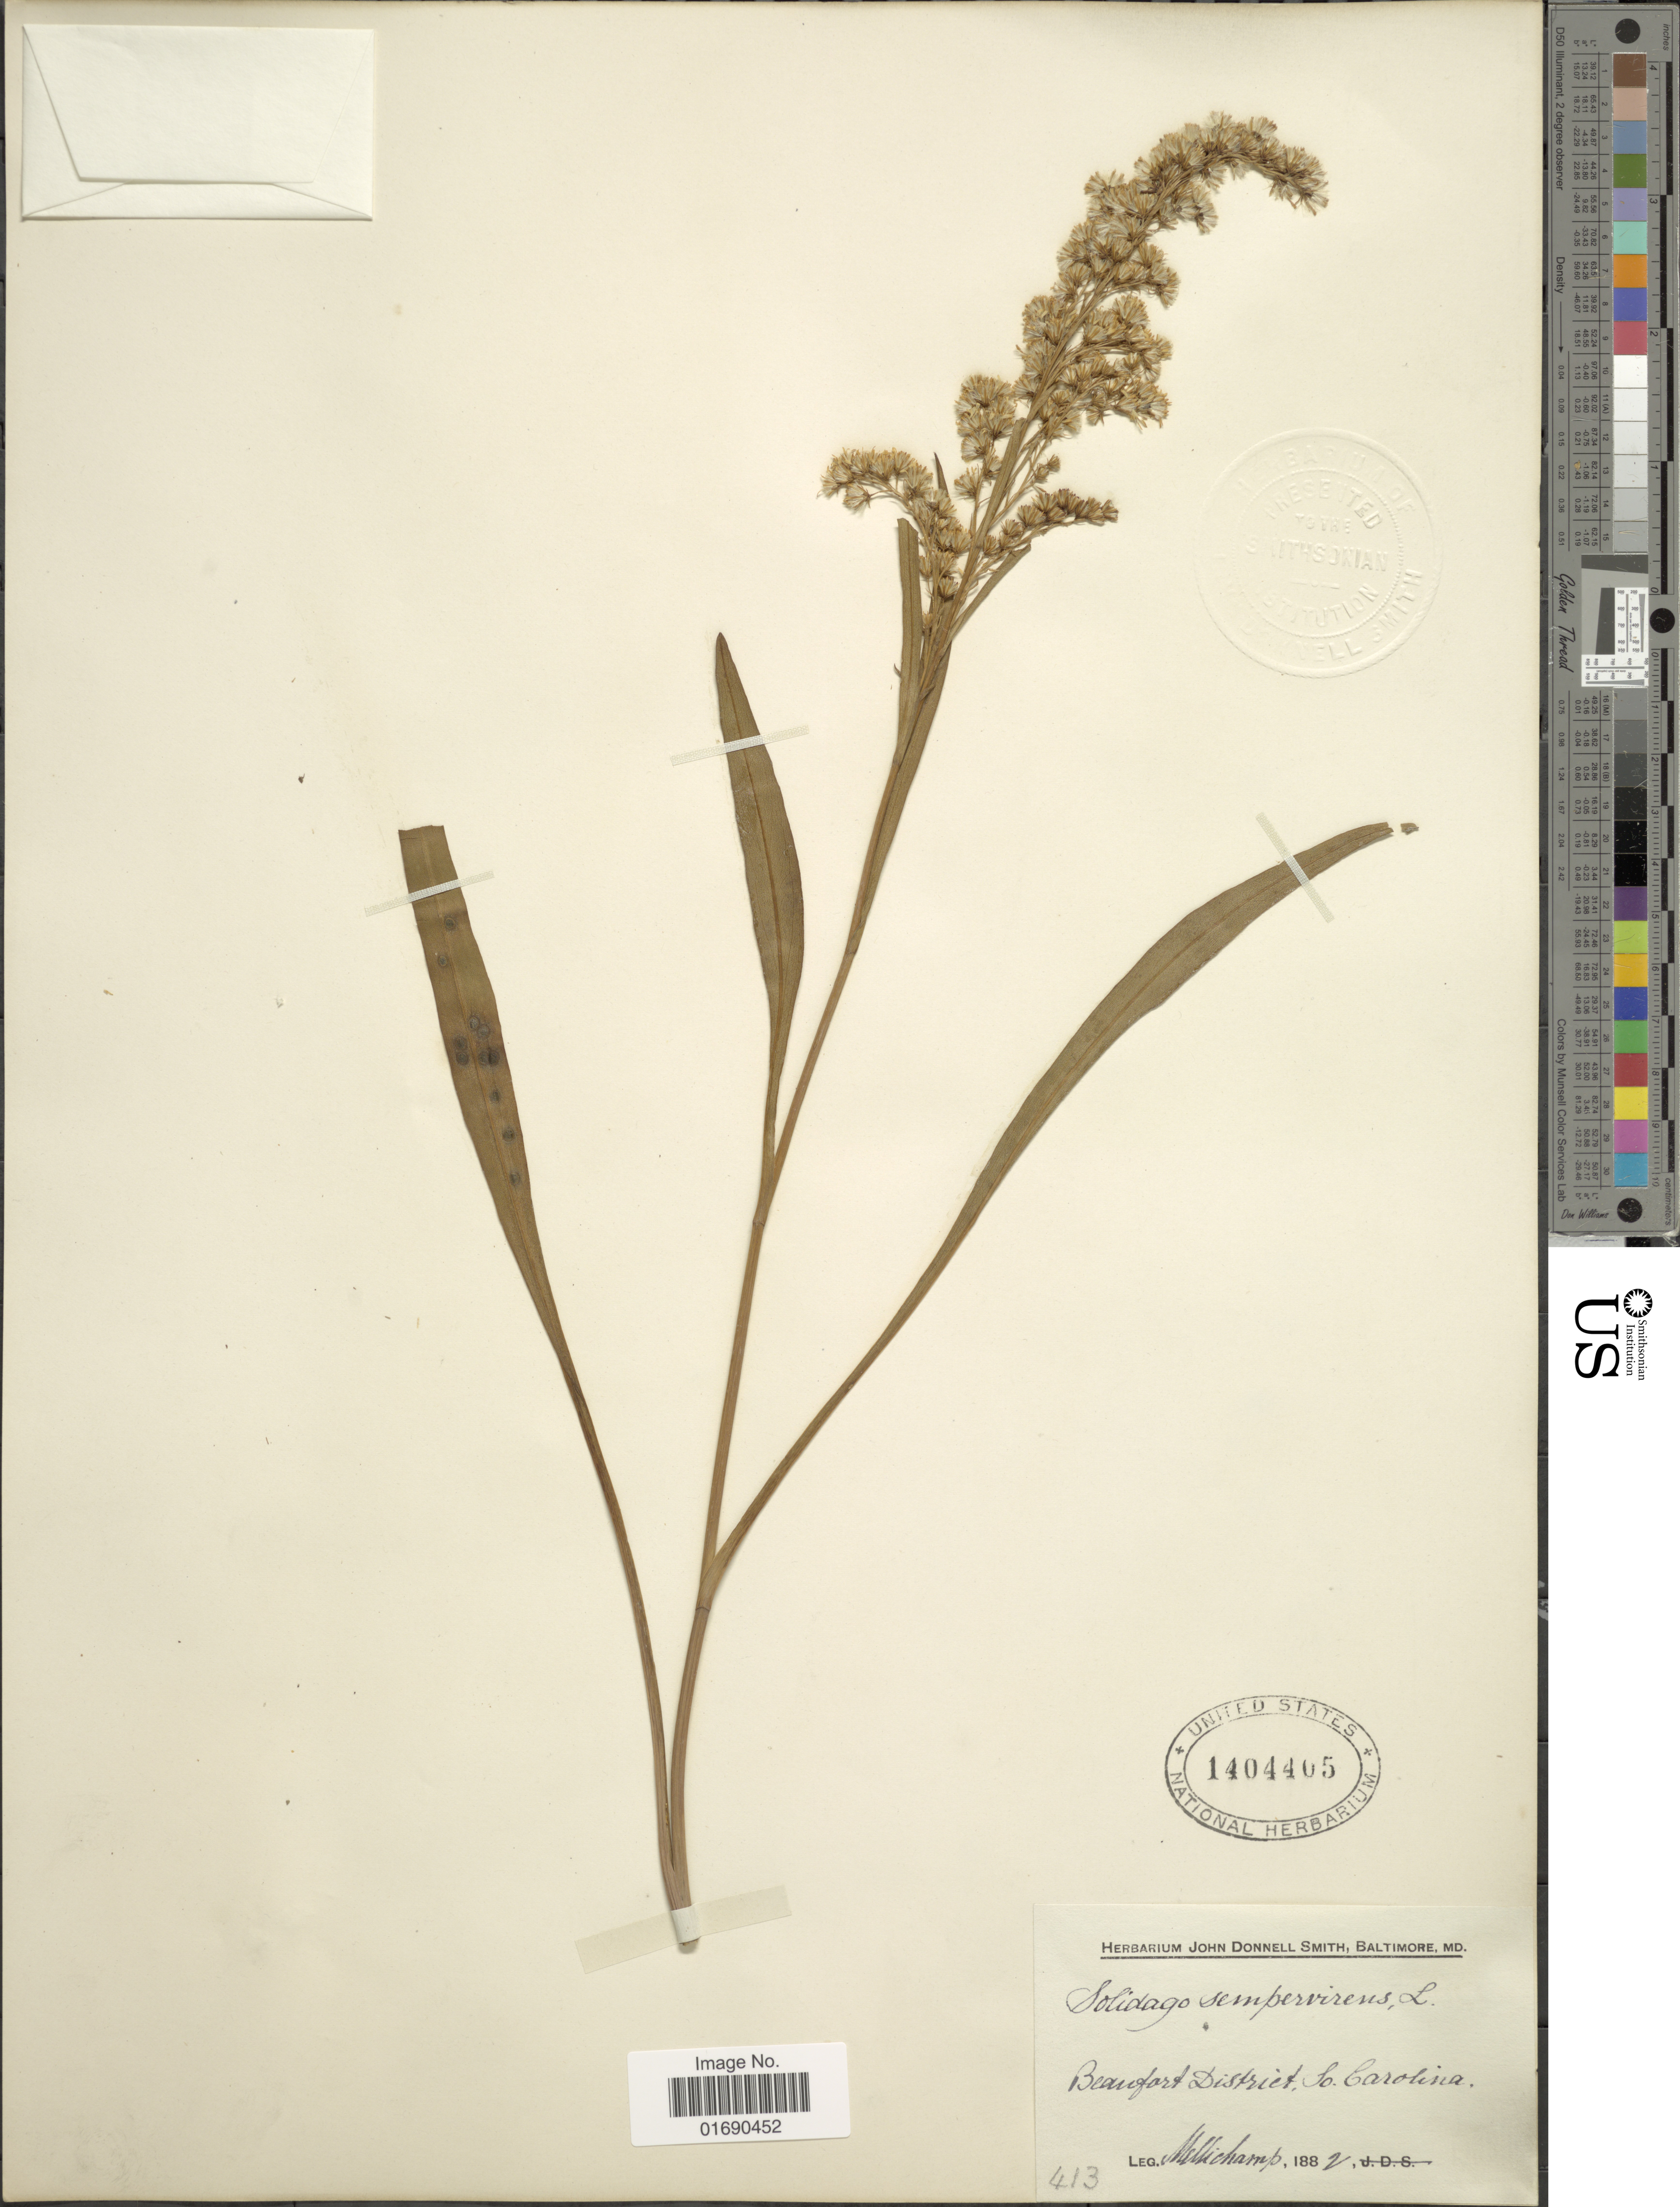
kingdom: Plantae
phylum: Tracheophyta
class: Magnoliopsida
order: Asterales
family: Asteraceae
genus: Solidago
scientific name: Solidago sempervirens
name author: L.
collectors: -. Mellichamp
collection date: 1882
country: United States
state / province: South Carolina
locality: Beaufort District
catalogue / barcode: US 1404405